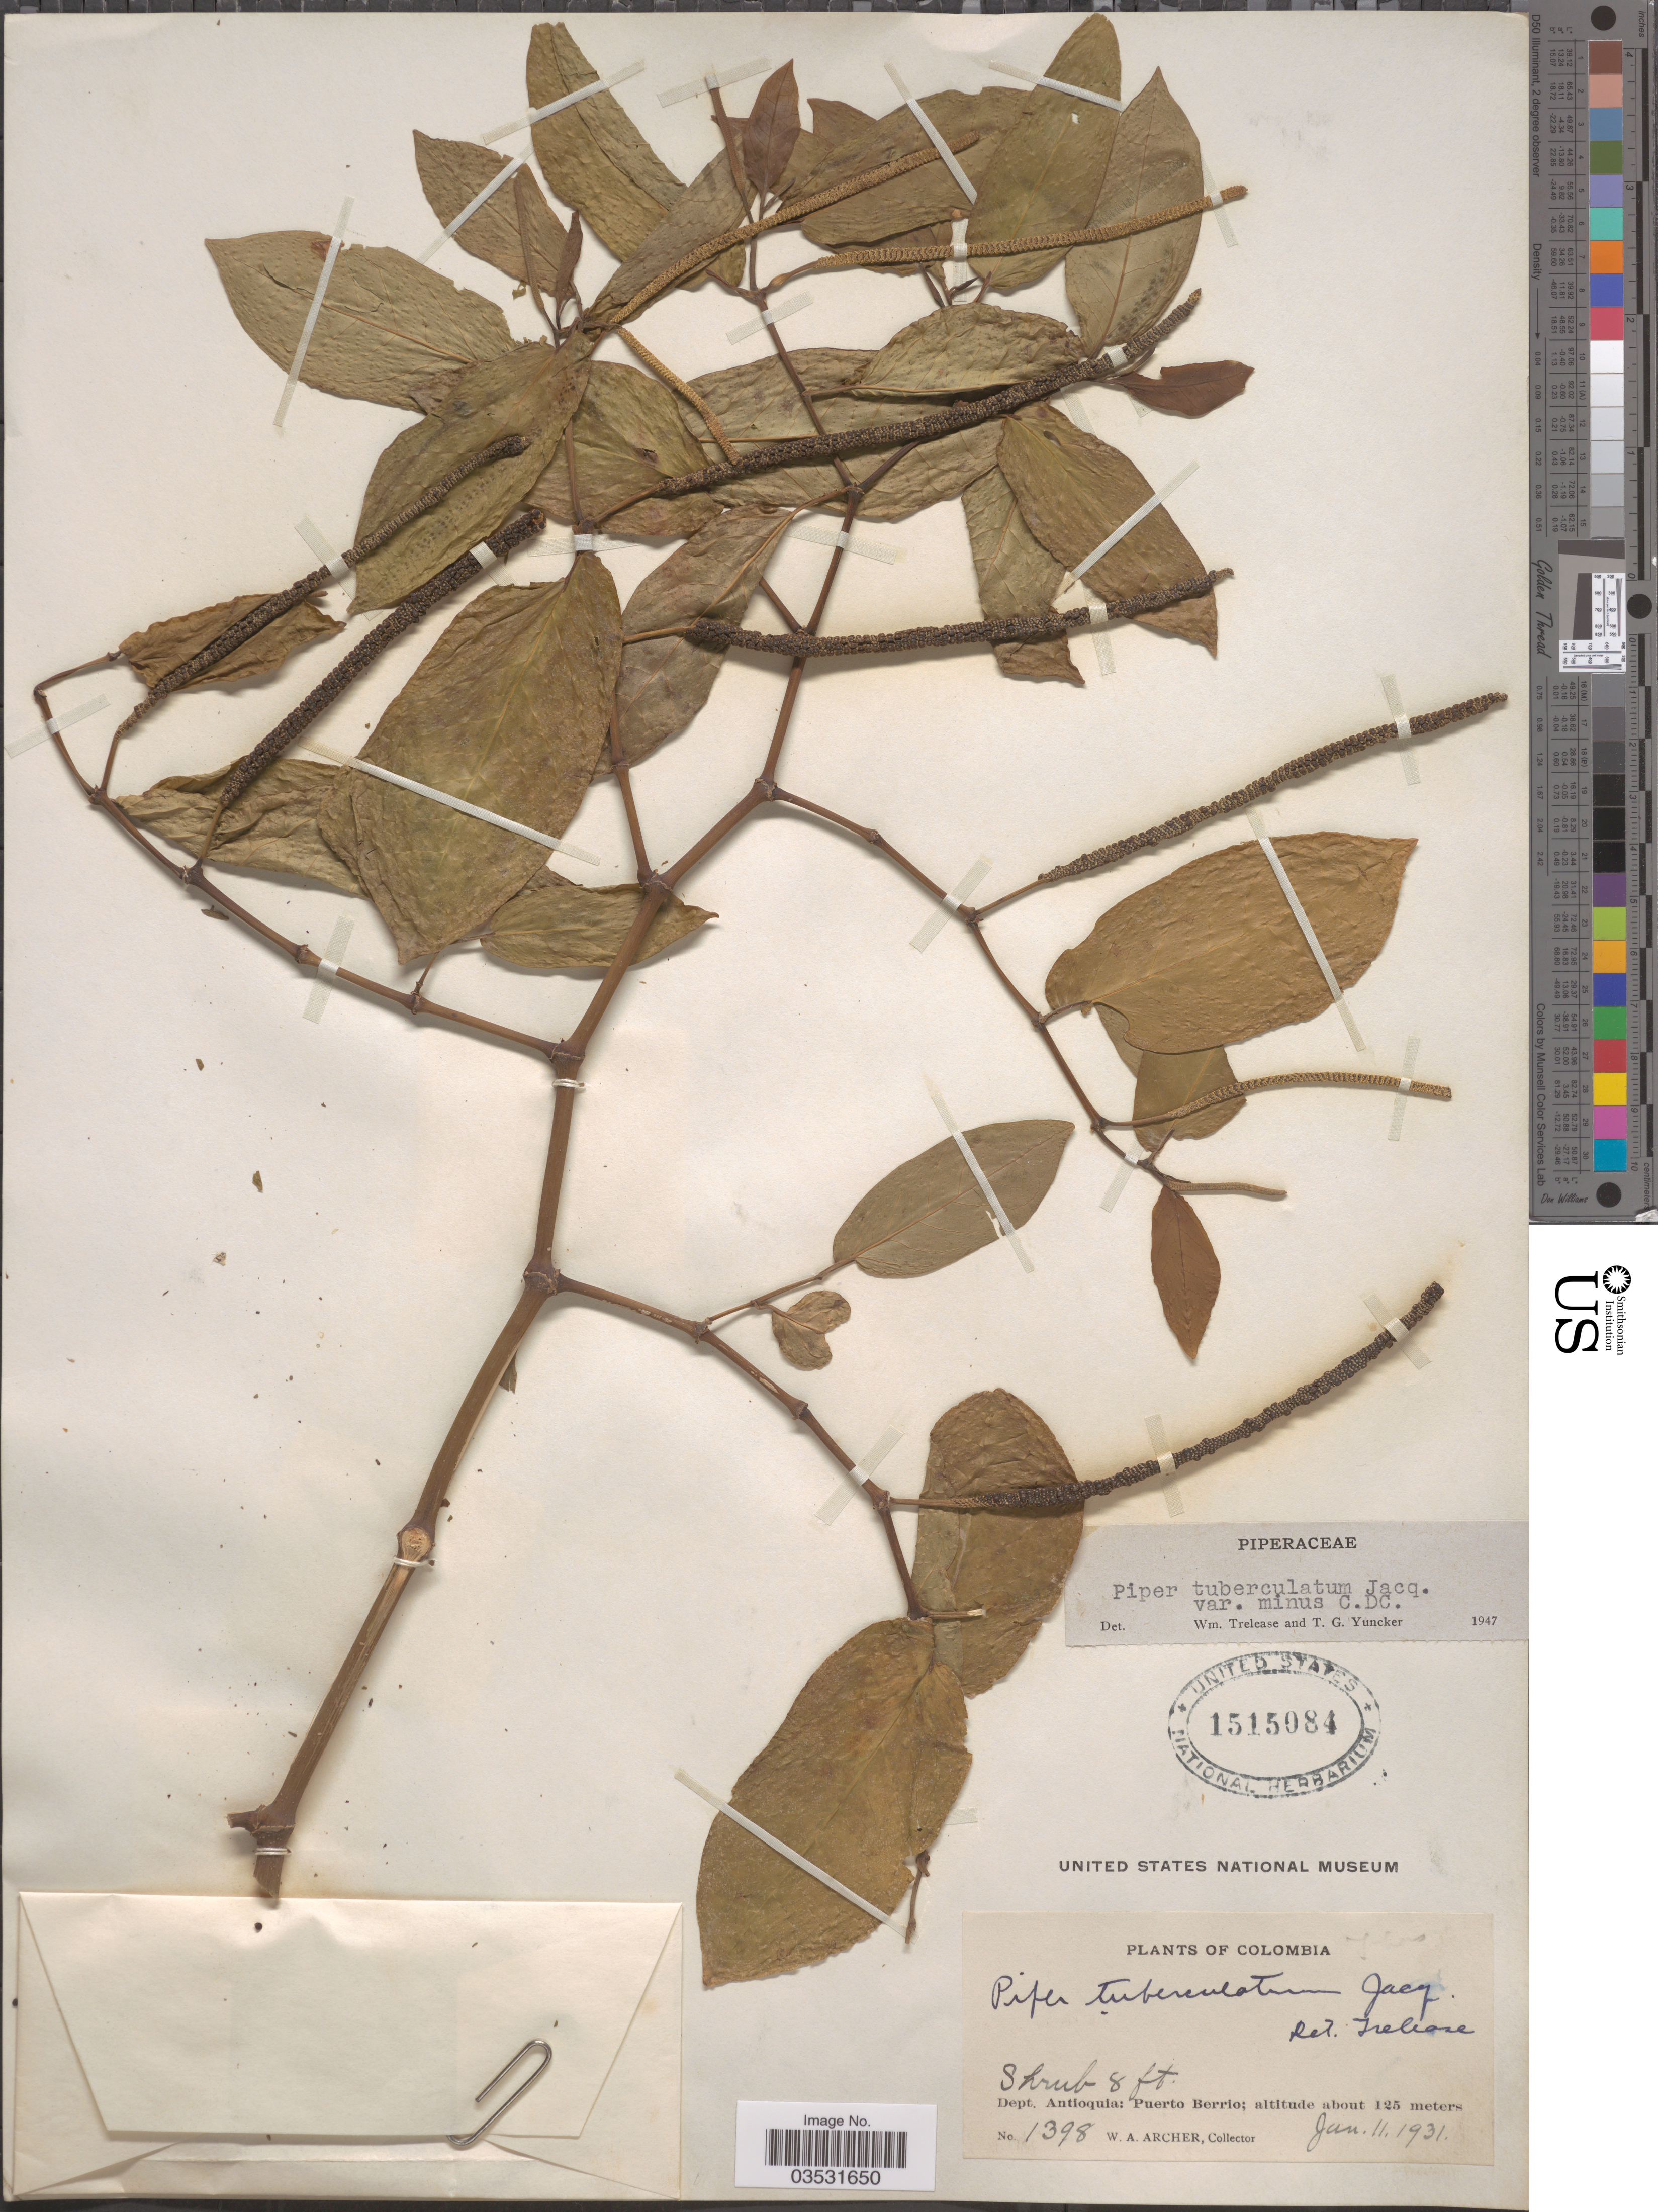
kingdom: Plantae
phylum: Tracheophyta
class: Magnoliopsida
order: Piperales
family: Piperaceae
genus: Piper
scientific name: Piper tuberculatum var. minus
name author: C. DC.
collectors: W. Archer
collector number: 1398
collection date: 1931-01-11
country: Colombia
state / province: Antioquia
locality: Dept. Antioquia: Puerto Berrio.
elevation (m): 125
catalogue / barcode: US 1515084